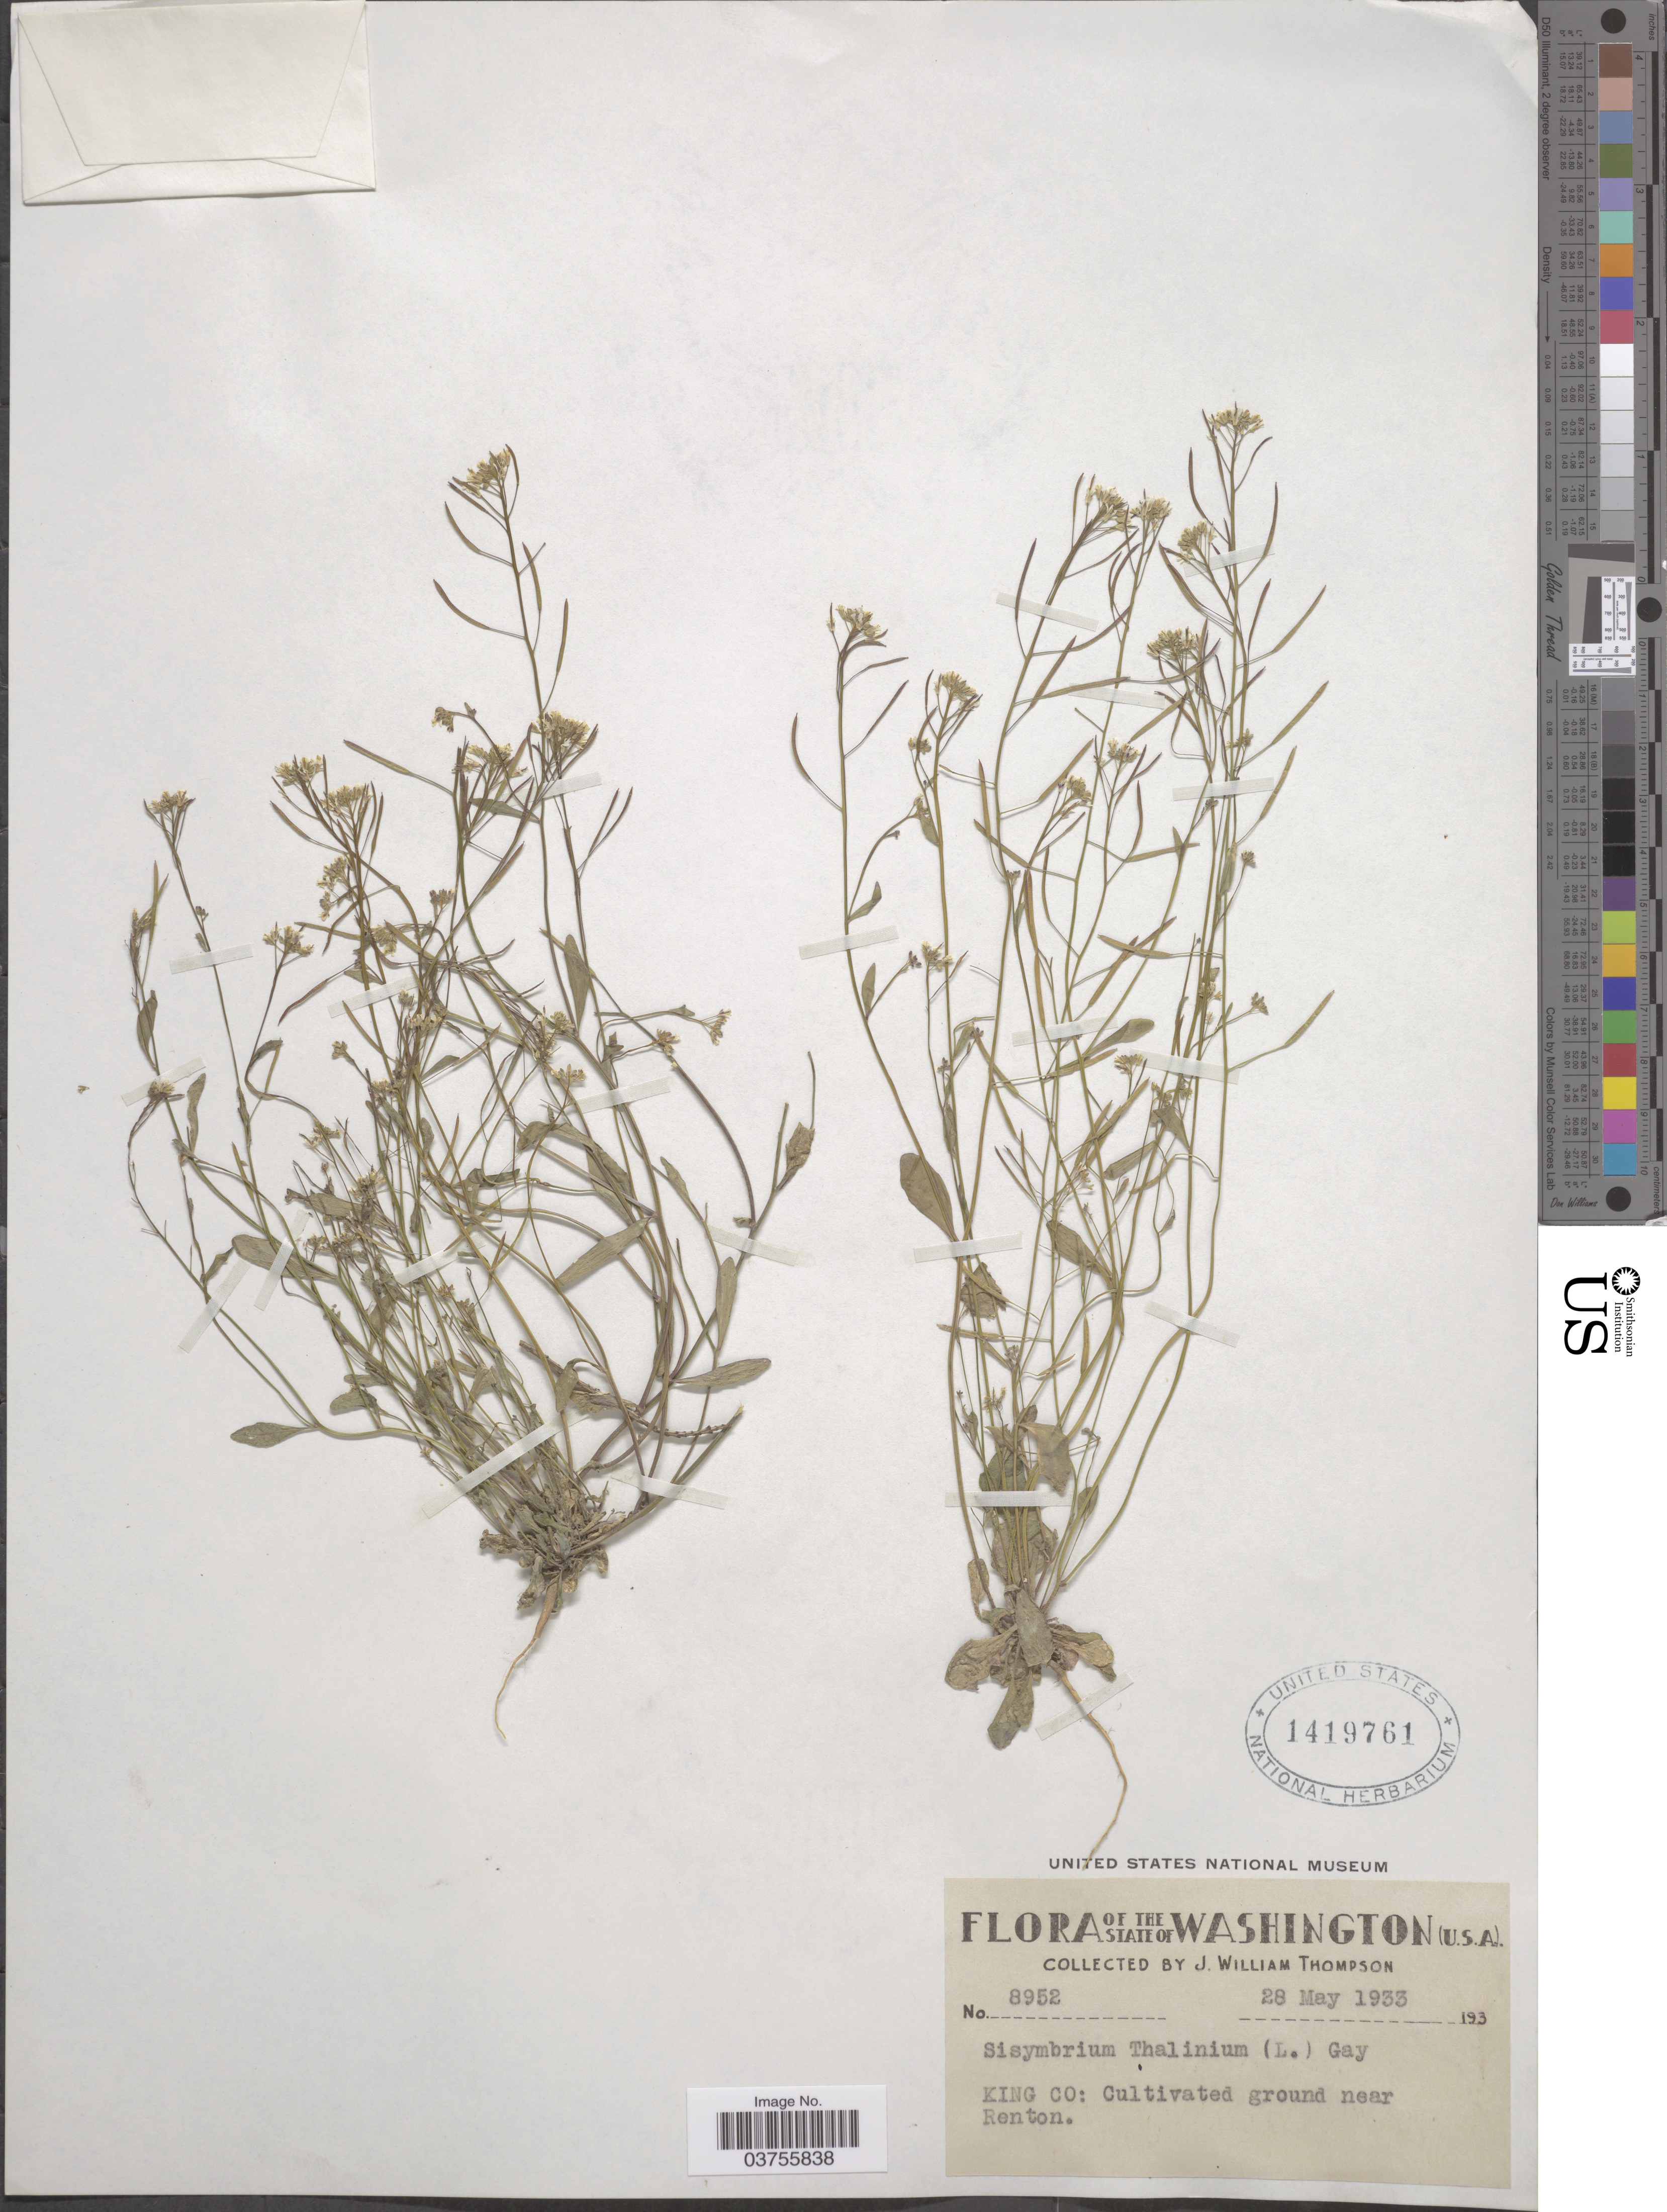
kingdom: Plantae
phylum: Tracheophyta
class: Magnoliopsida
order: Brassicales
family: Brassicaceae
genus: Arabidopsis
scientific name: Arabidopsis thaliana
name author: (L.) Heynh.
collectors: J. W. Thompson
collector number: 8952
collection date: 1933-05-28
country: United States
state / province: Washington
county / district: King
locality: King Co: Cultivated ground near Renton.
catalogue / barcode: US 1419761